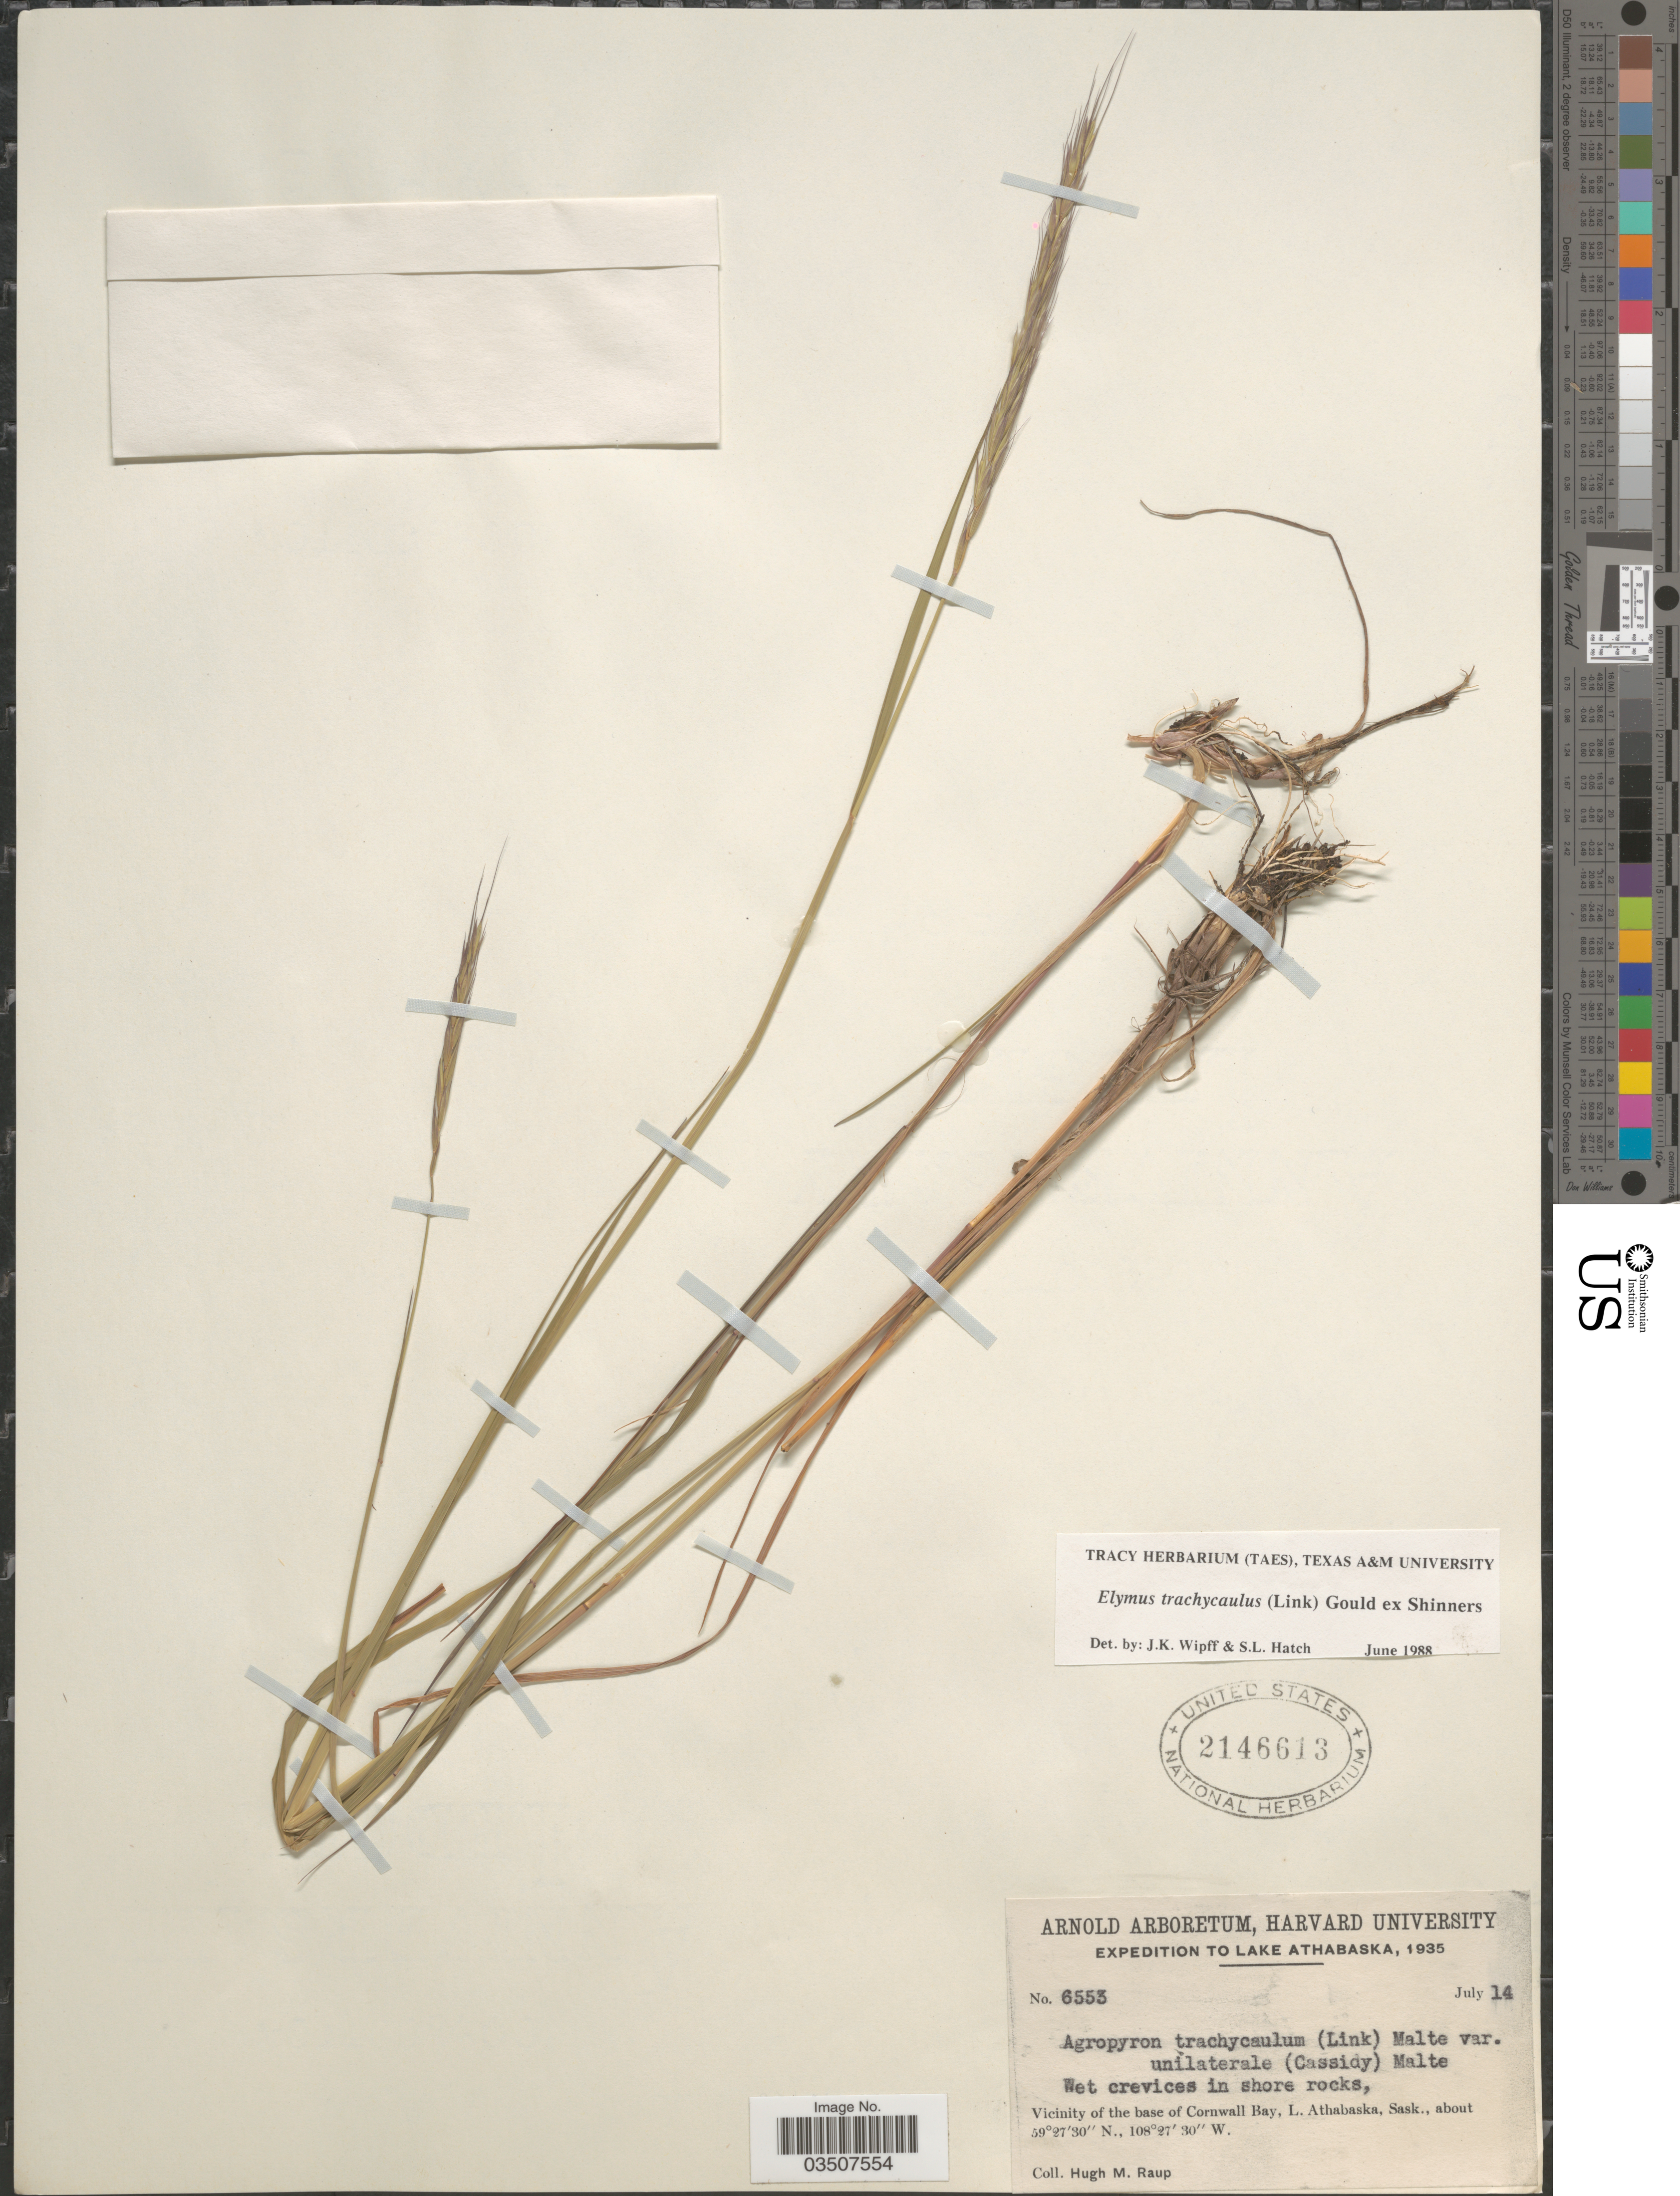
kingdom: Plantae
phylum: Tracheophyta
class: Liliopsida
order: Poales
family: Poaceae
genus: Elymus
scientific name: Elymus trachycaulus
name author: (Link) Gould ex Shinners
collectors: H. Raup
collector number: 6553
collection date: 1935-07-14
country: Canada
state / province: Saskatchewan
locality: Expedition to Lake Athabaska, 1935. Wet crevices in shore rocks, Vicinity of the base of Cornwall Bay, L. Athabaska.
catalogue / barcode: US 2146613